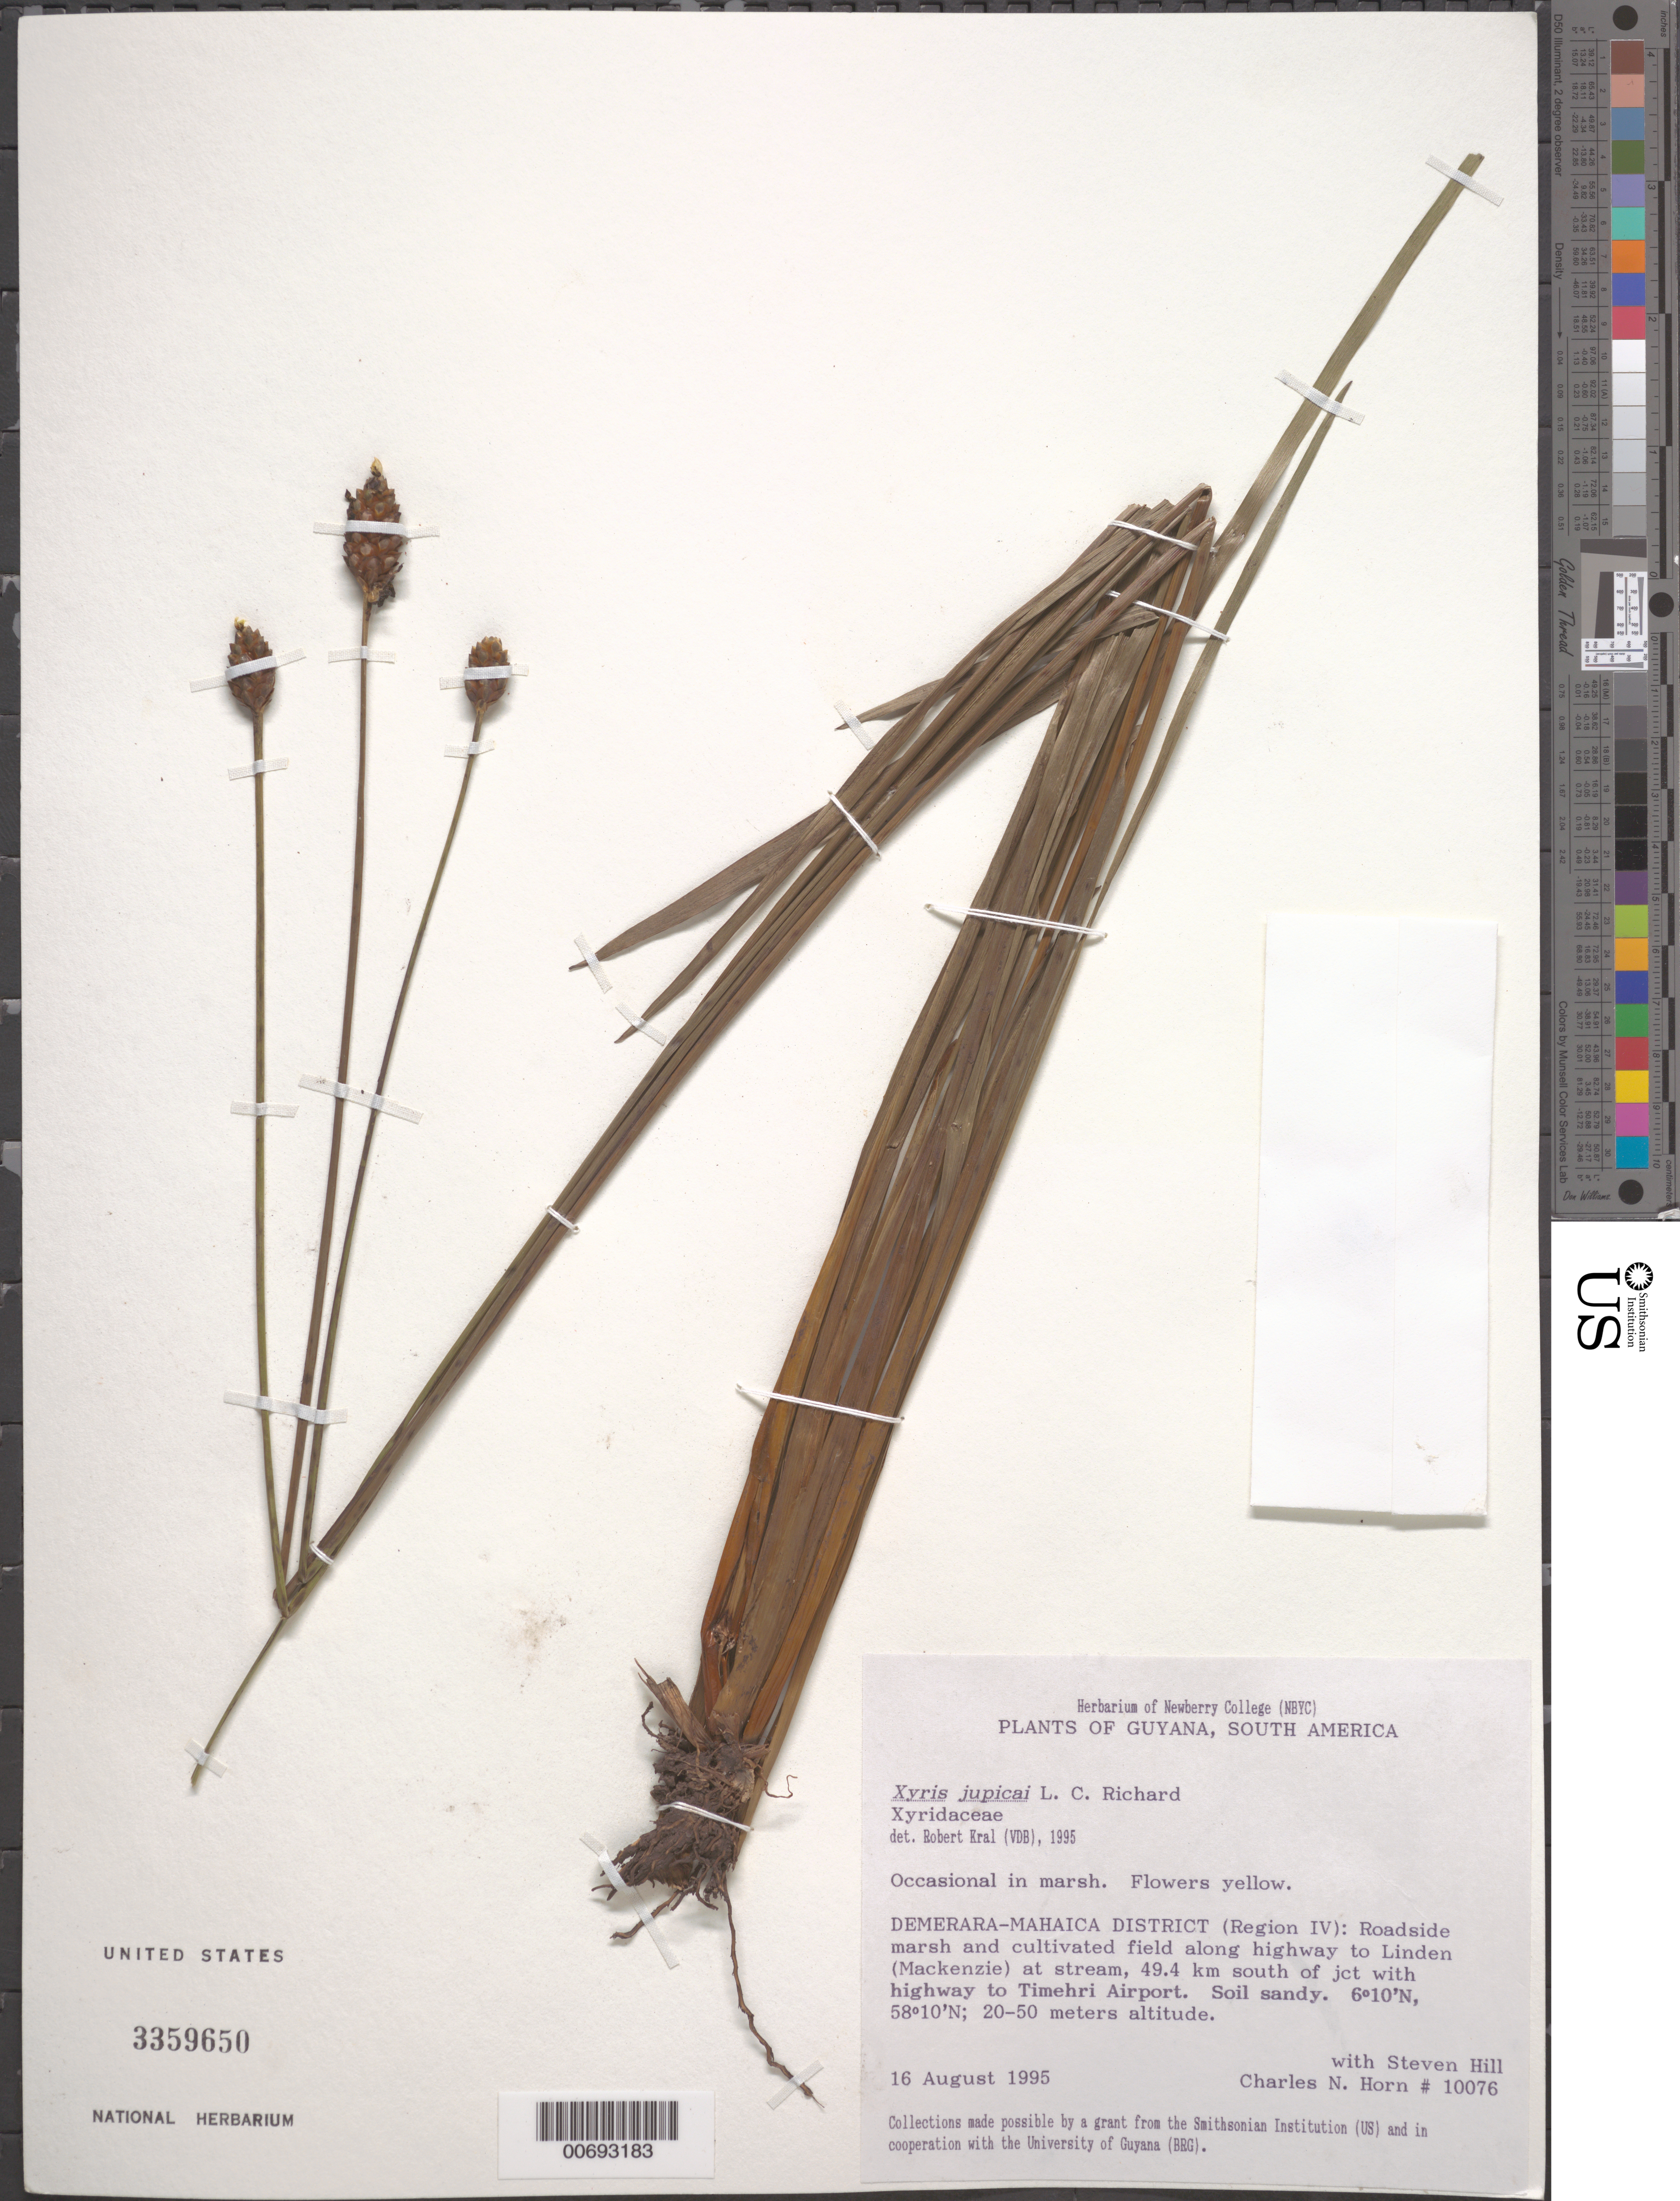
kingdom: Plantae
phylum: Tracheophyta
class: Liliopsida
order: Poales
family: Xyridaceae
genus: Xyris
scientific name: Xyris jupicai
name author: Rich.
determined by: Kral, Robert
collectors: C. N. Horn & S. Hill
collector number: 10076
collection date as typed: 16-Aug-95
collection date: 1995-08-16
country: Guyana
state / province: Demerara-Mahaica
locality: Linden (Mackenzie) Hwy., 49 km S of juct. with hwy to Timehri Airport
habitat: Marsh; sandy soil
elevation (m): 20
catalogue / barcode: US 3359650